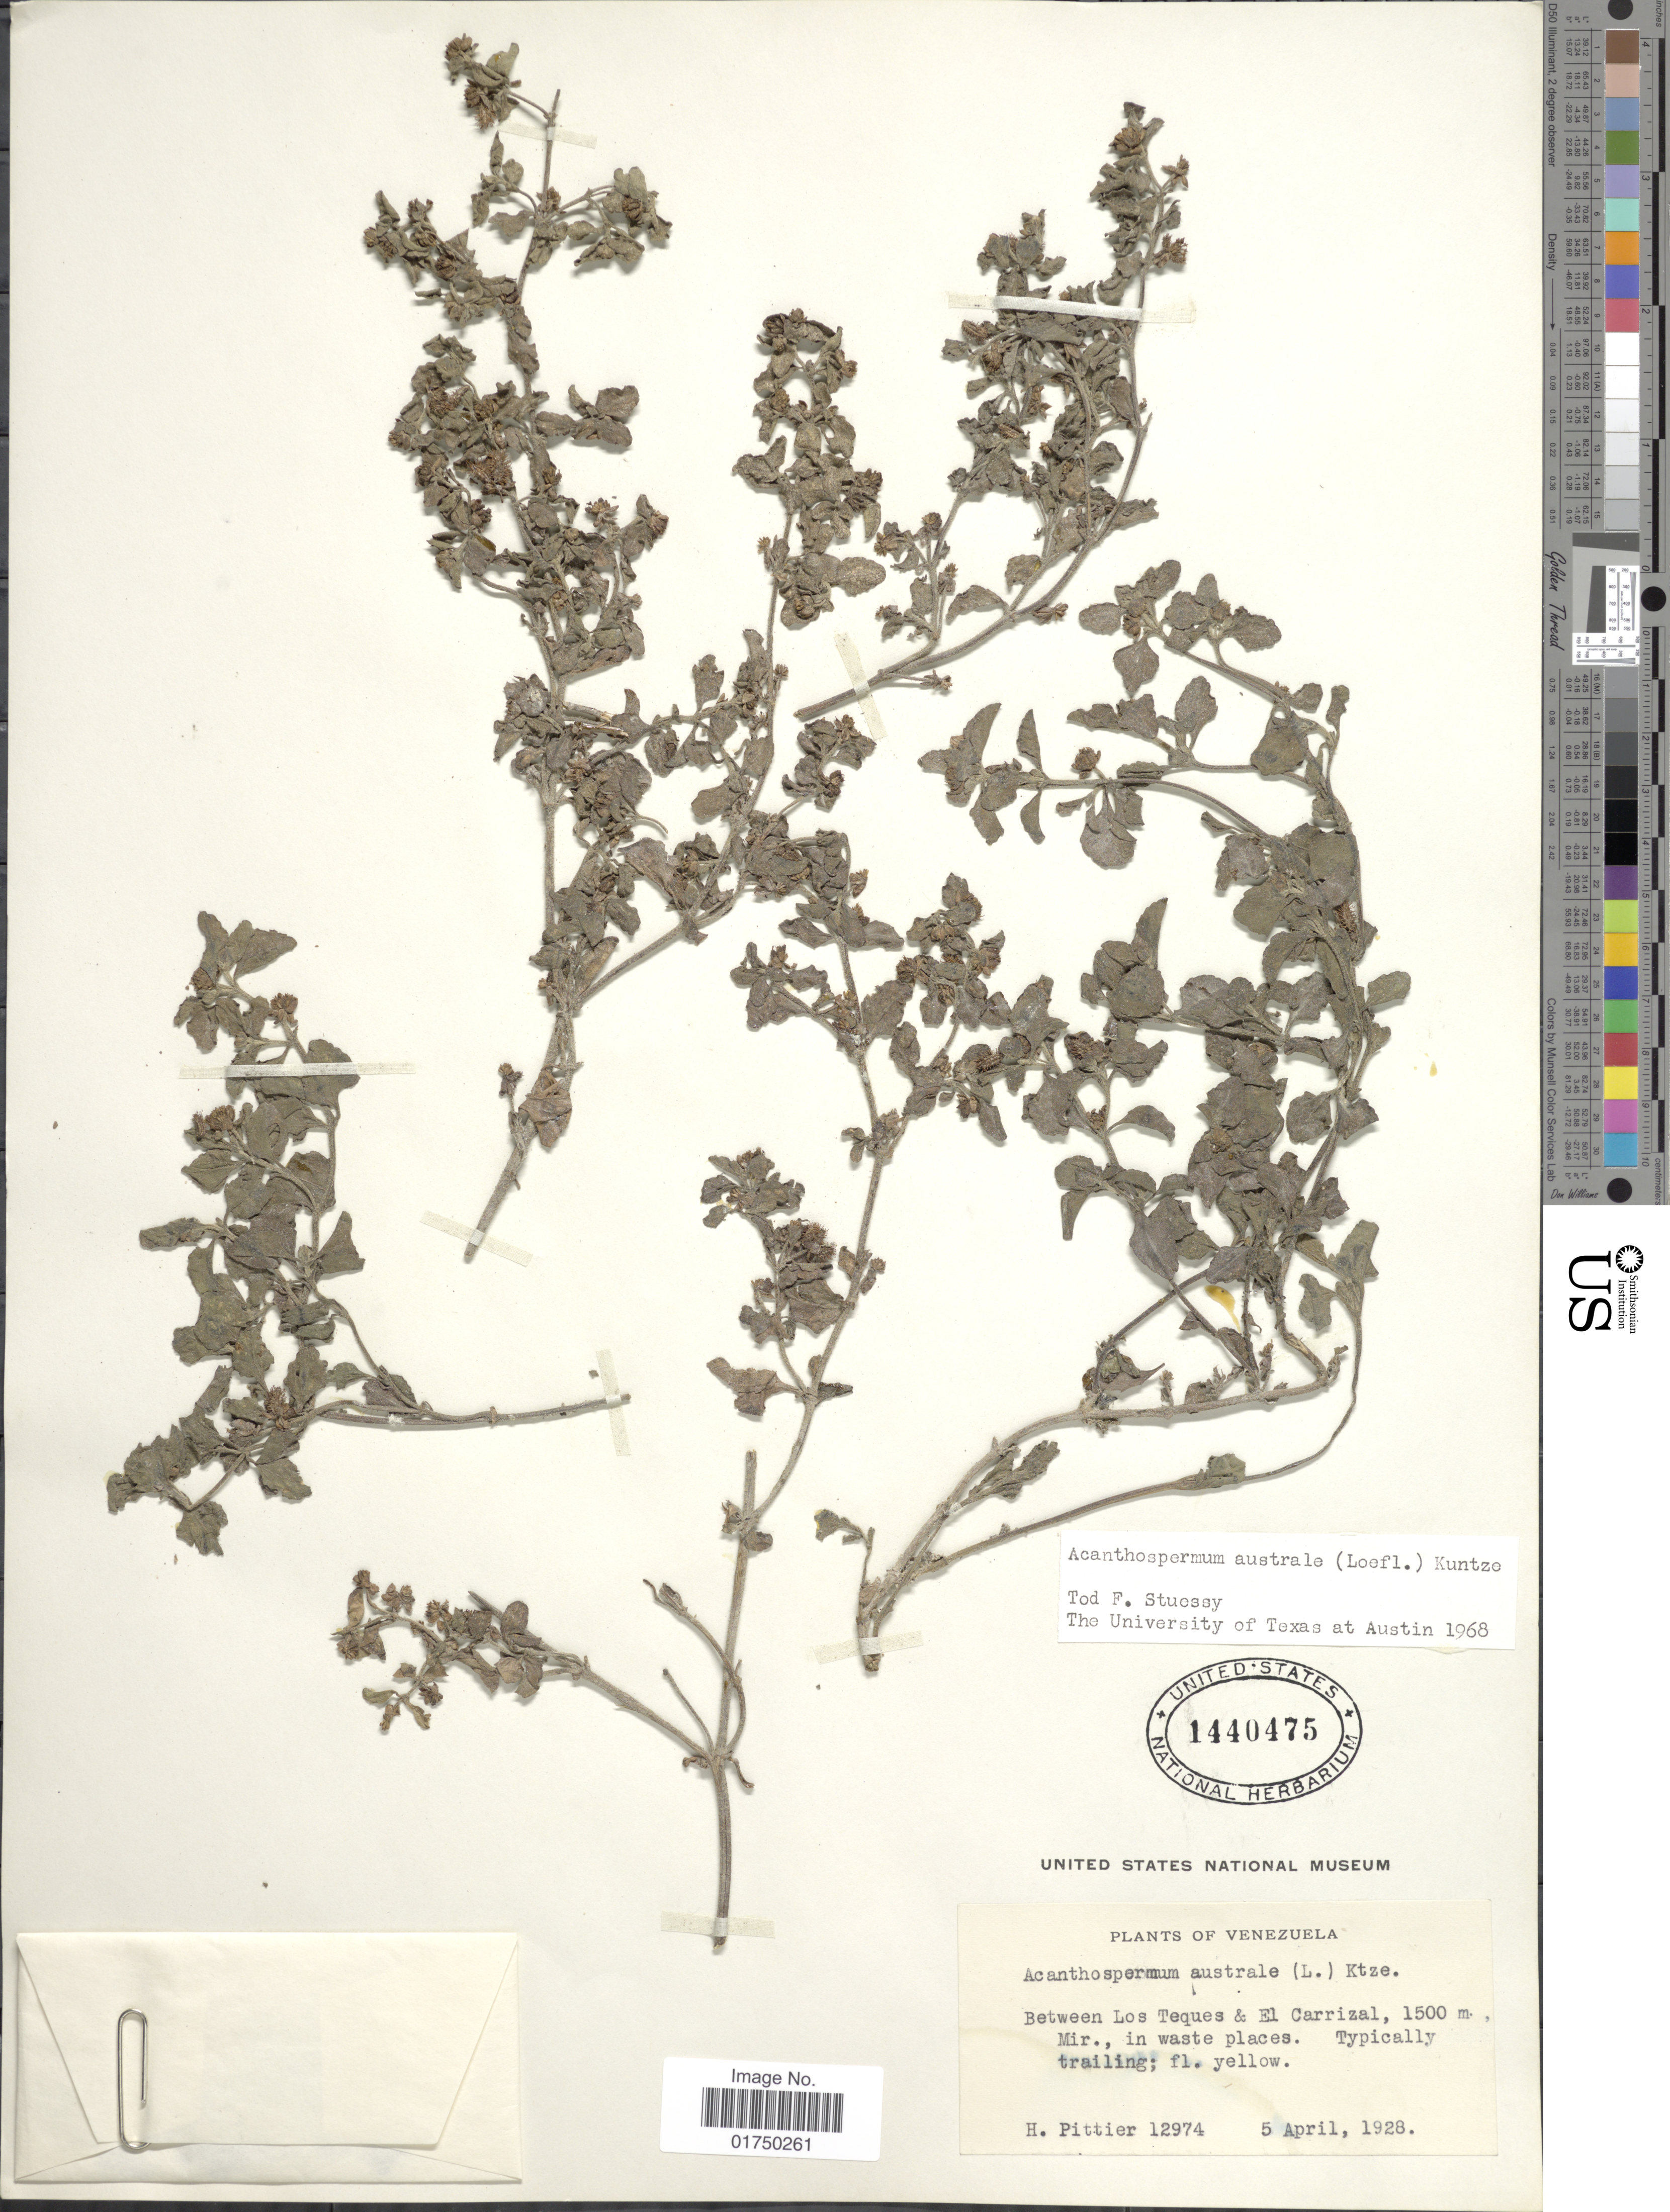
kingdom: Plantae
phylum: Tracheophyta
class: Magnoliopsida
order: Asterales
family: Asteraceae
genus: Acanthospermum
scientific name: Acanthospermum australe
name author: (Loefl.) Kuntze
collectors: H. F. Pittier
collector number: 12974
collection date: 1928-04-05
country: Venezuela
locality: Between Los Teques & El Carrizal, Mir.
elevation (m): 1500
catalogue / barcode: US 1440475